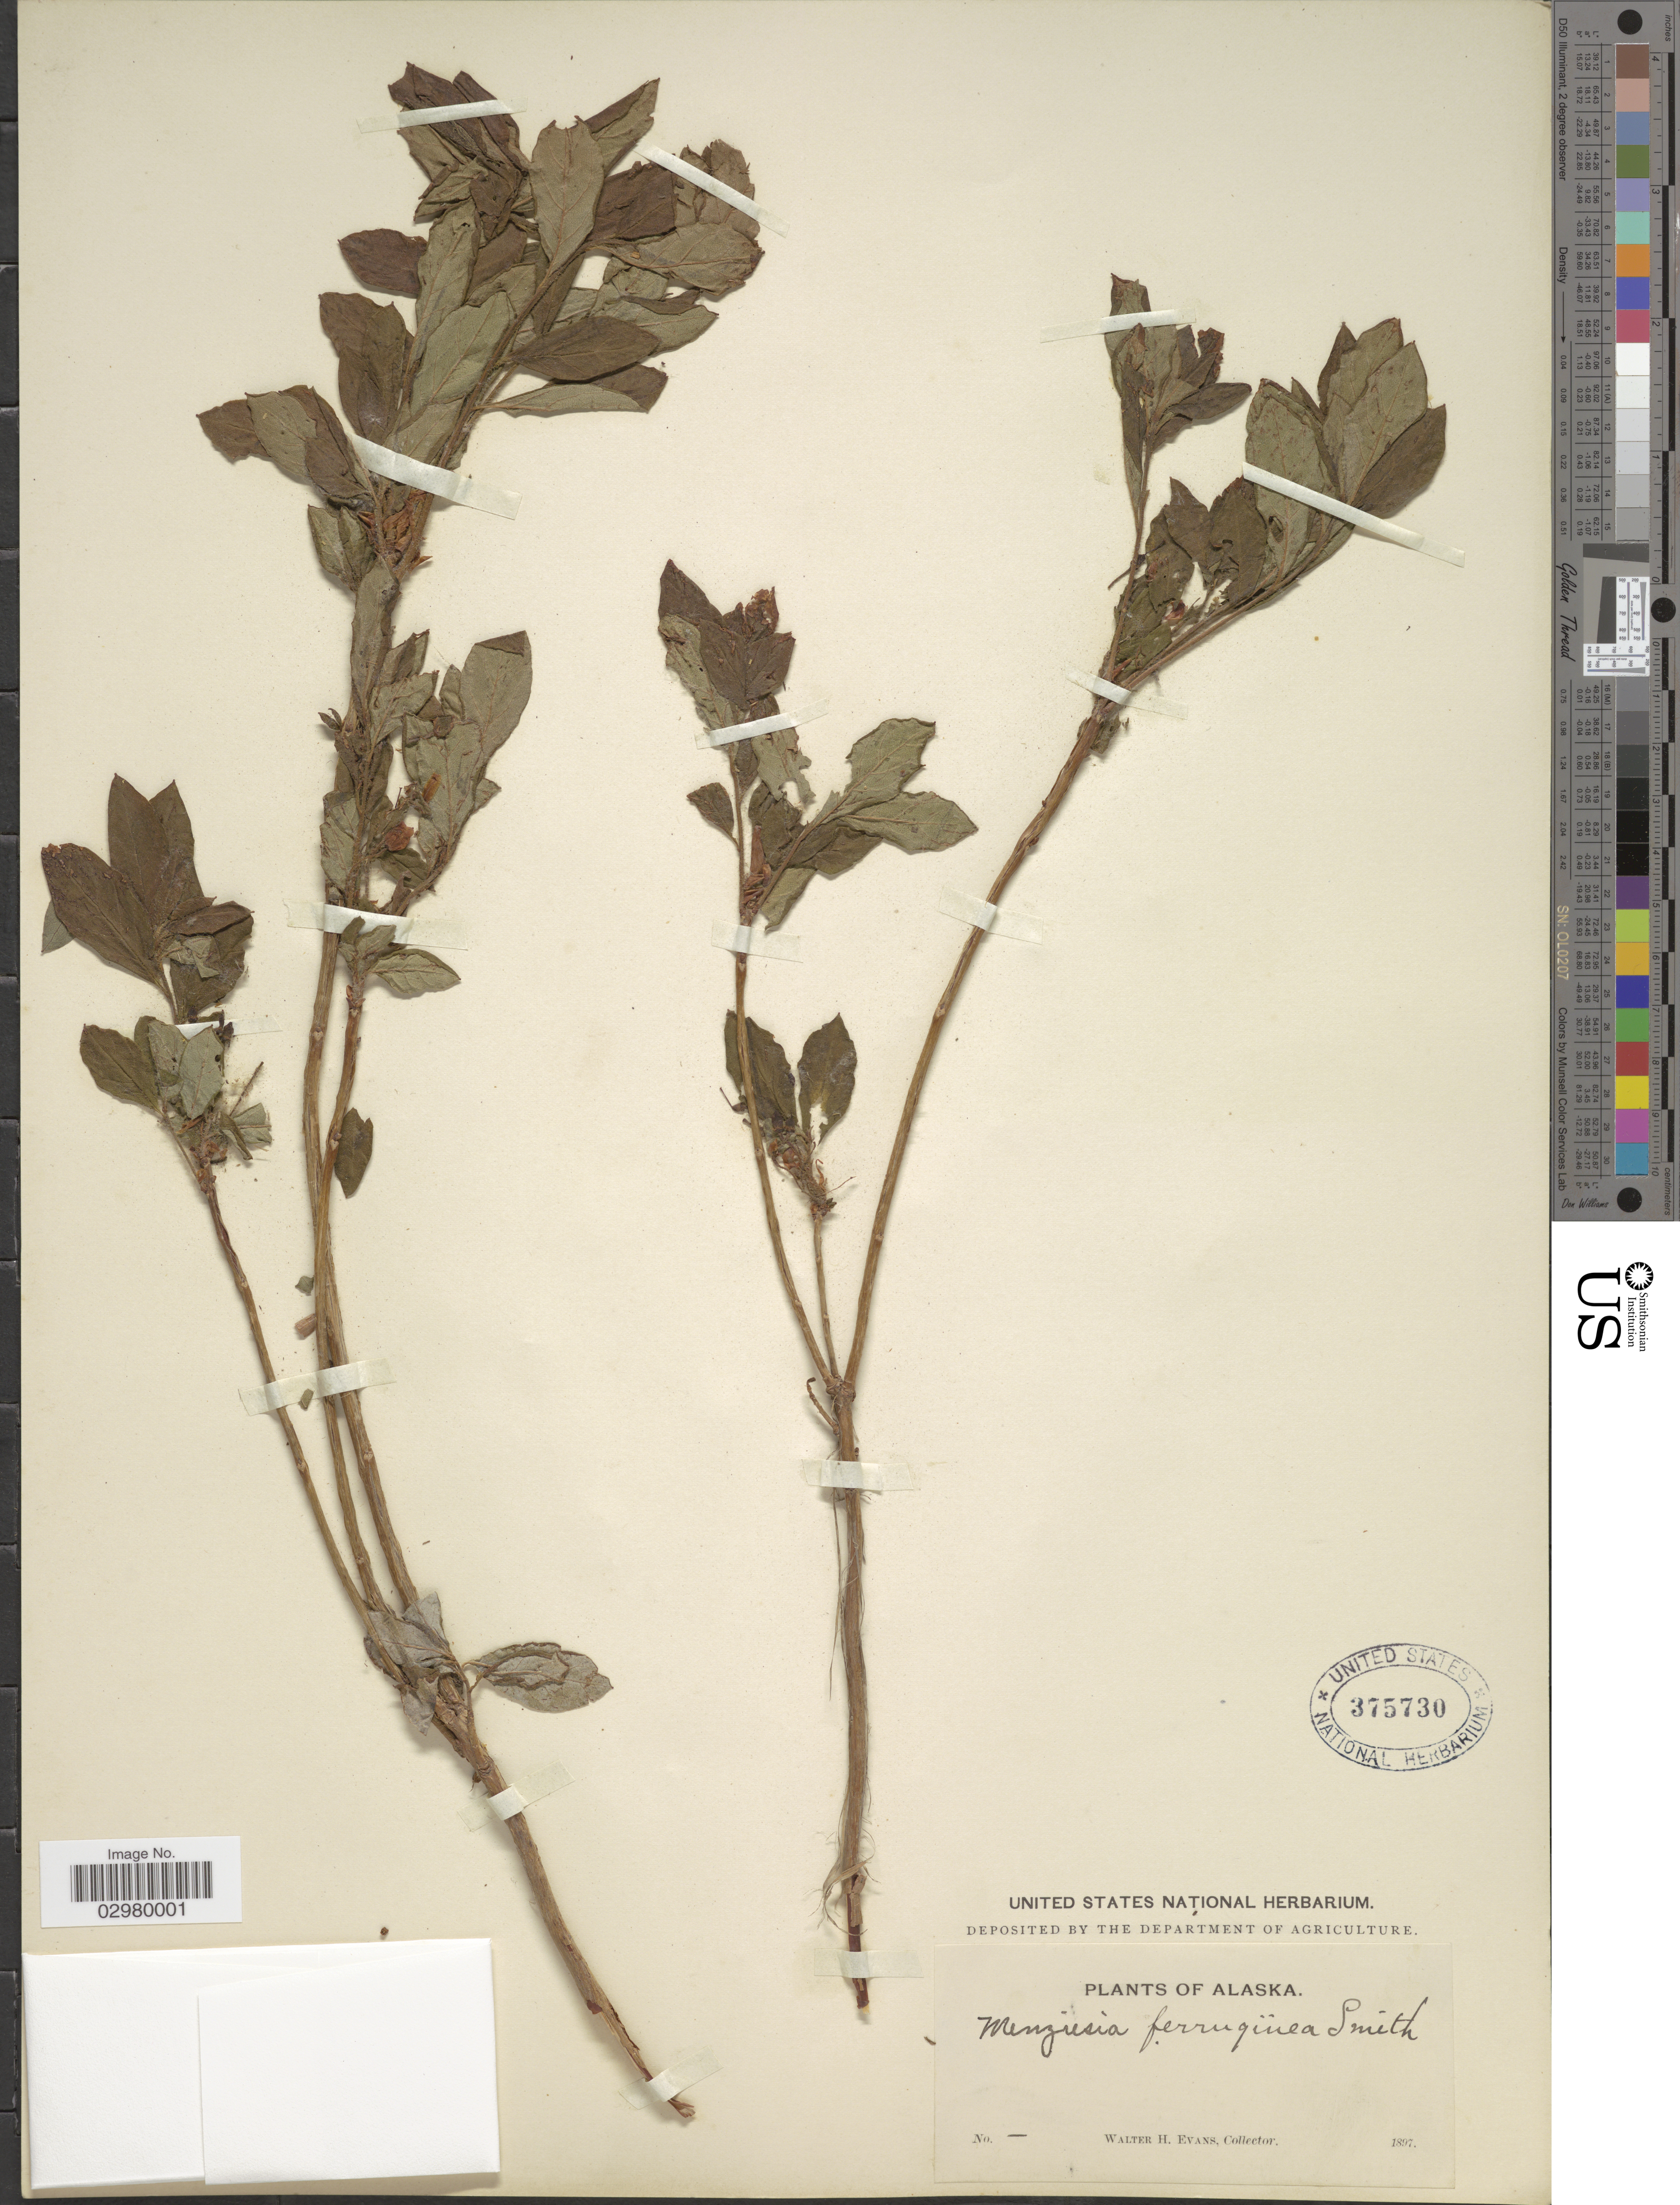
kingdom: Plantae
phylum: Tracheophyta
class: Magnoliopsida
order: Ericales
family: Ericaceae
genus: Menziesia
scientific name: Menziesia ferruginea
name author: Sm.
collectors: W. H. Evans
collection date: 1897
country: United States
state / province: Alaska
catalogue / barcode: US 375730